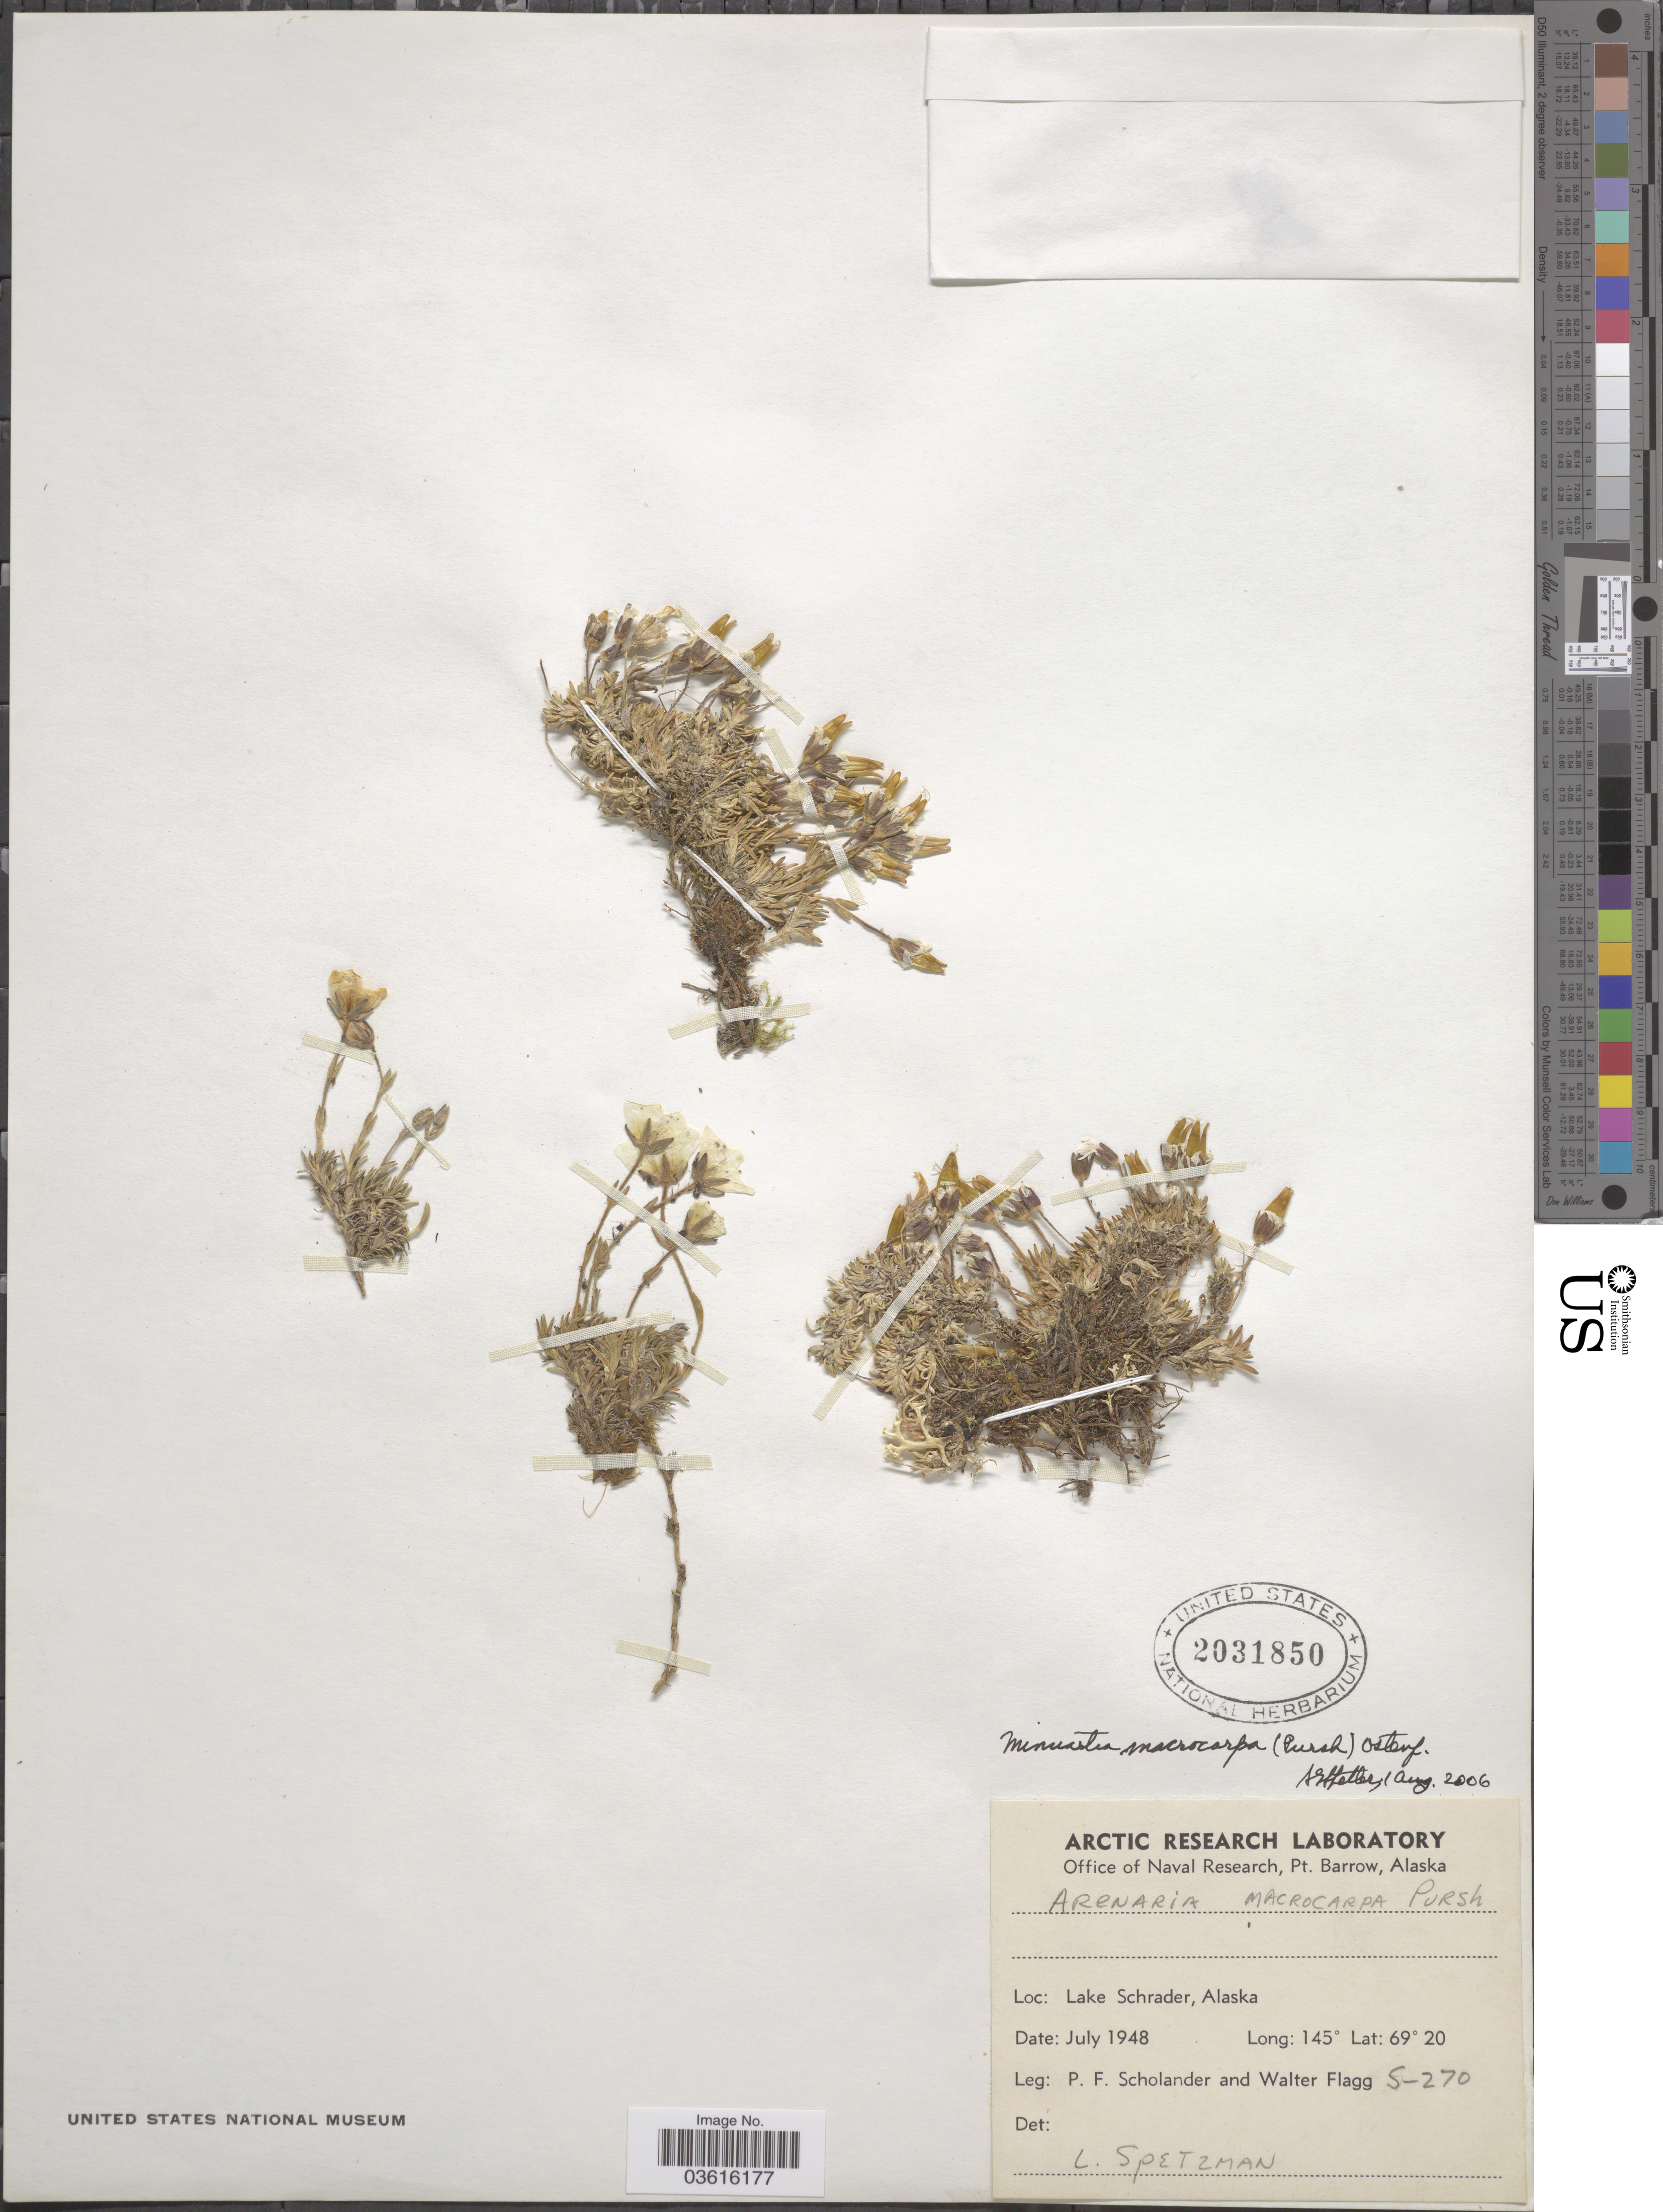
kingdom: Plantae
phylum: Tracheophyta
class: Magnoliopsida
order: Caryophyllales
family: Caryophyllaceae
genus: Pseudocherleria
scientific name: Pseudocherleria macrocarpa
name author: (Pursh) Dillenb. & Kadereit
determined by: U.S. National Herbarium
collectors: P. Scholander & W. Flagg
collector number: S-270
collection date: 1948-07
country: United States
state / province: Alaska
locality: Lake Schrader.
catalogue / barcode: US 2031850